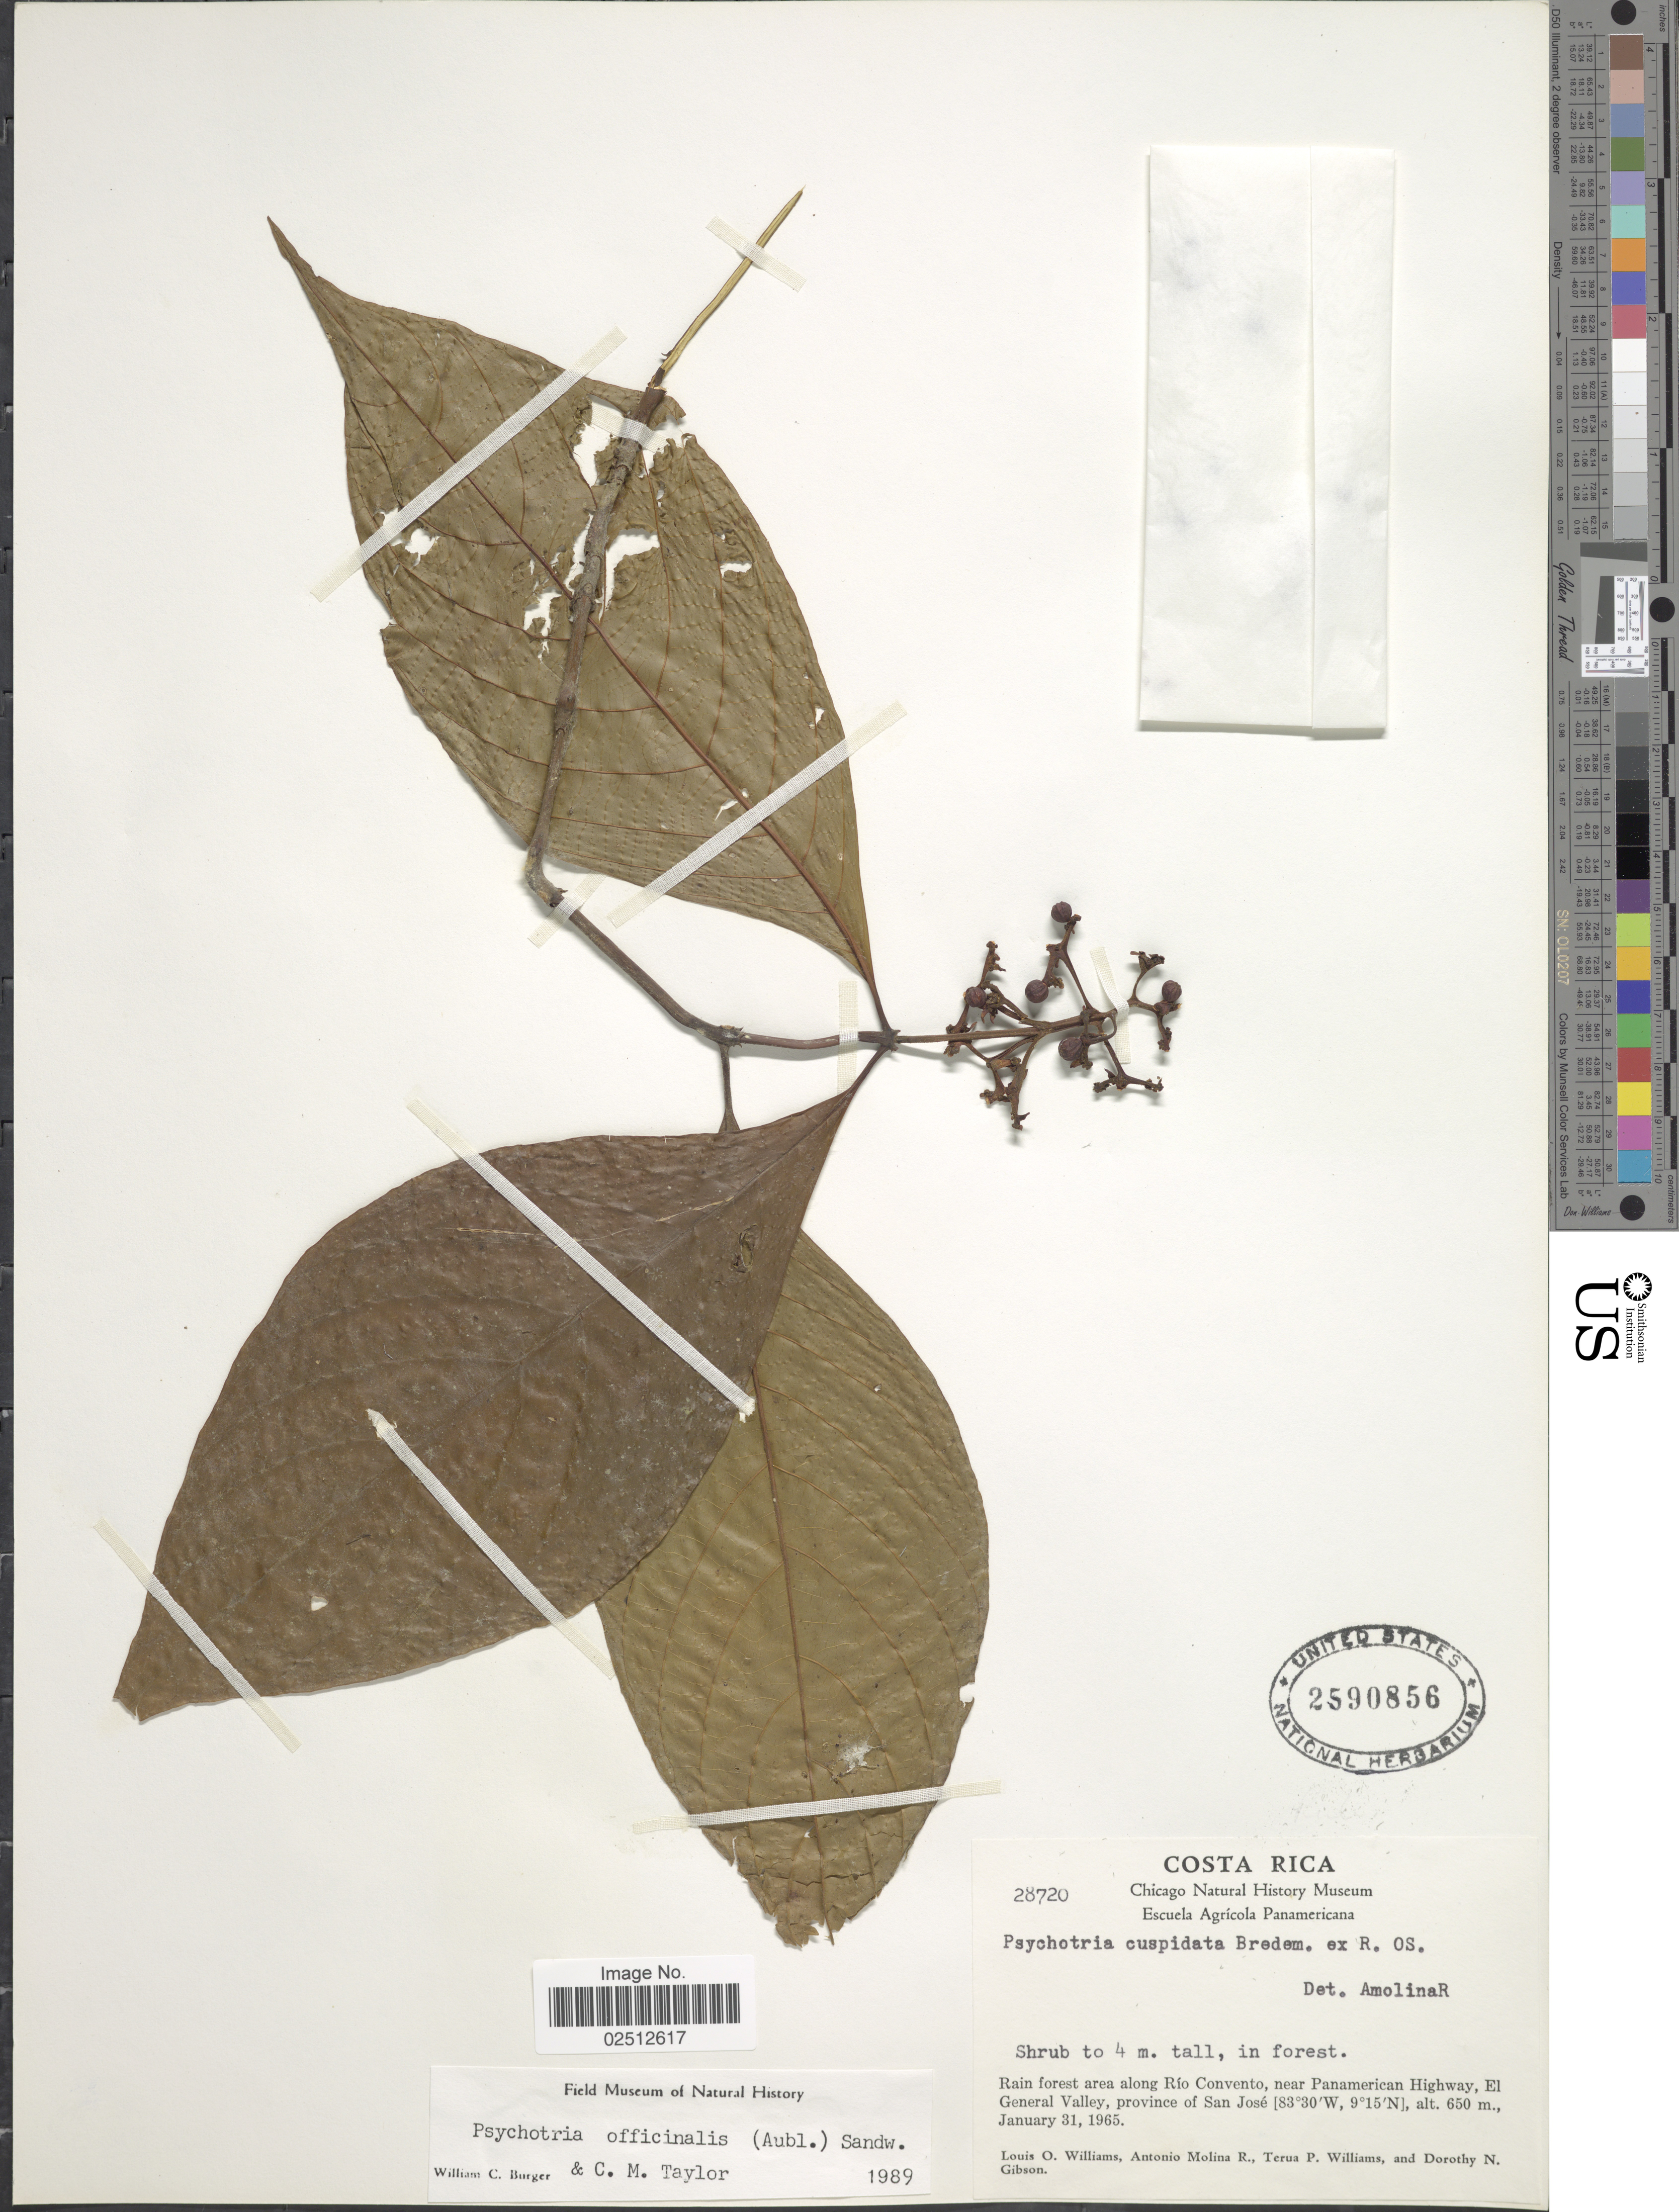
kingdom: Plantae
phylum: Tracheophyta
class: Magnoliopsida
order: Gentianales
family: Rubiaceae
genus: Psychotria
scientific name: Psychotria officinalis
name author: (Aubl.) Raeusch.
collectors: L. O. Williams, A. Molina R., T. P. Williams & D. N. Gibson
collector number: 28720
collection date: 1965-01-31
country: Costa Rica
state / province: San José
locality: Rain forest area along Rio Convento, near Panamerican Highway, El General Valley, Province of San Jose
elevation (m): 650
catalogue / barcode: US 2590856